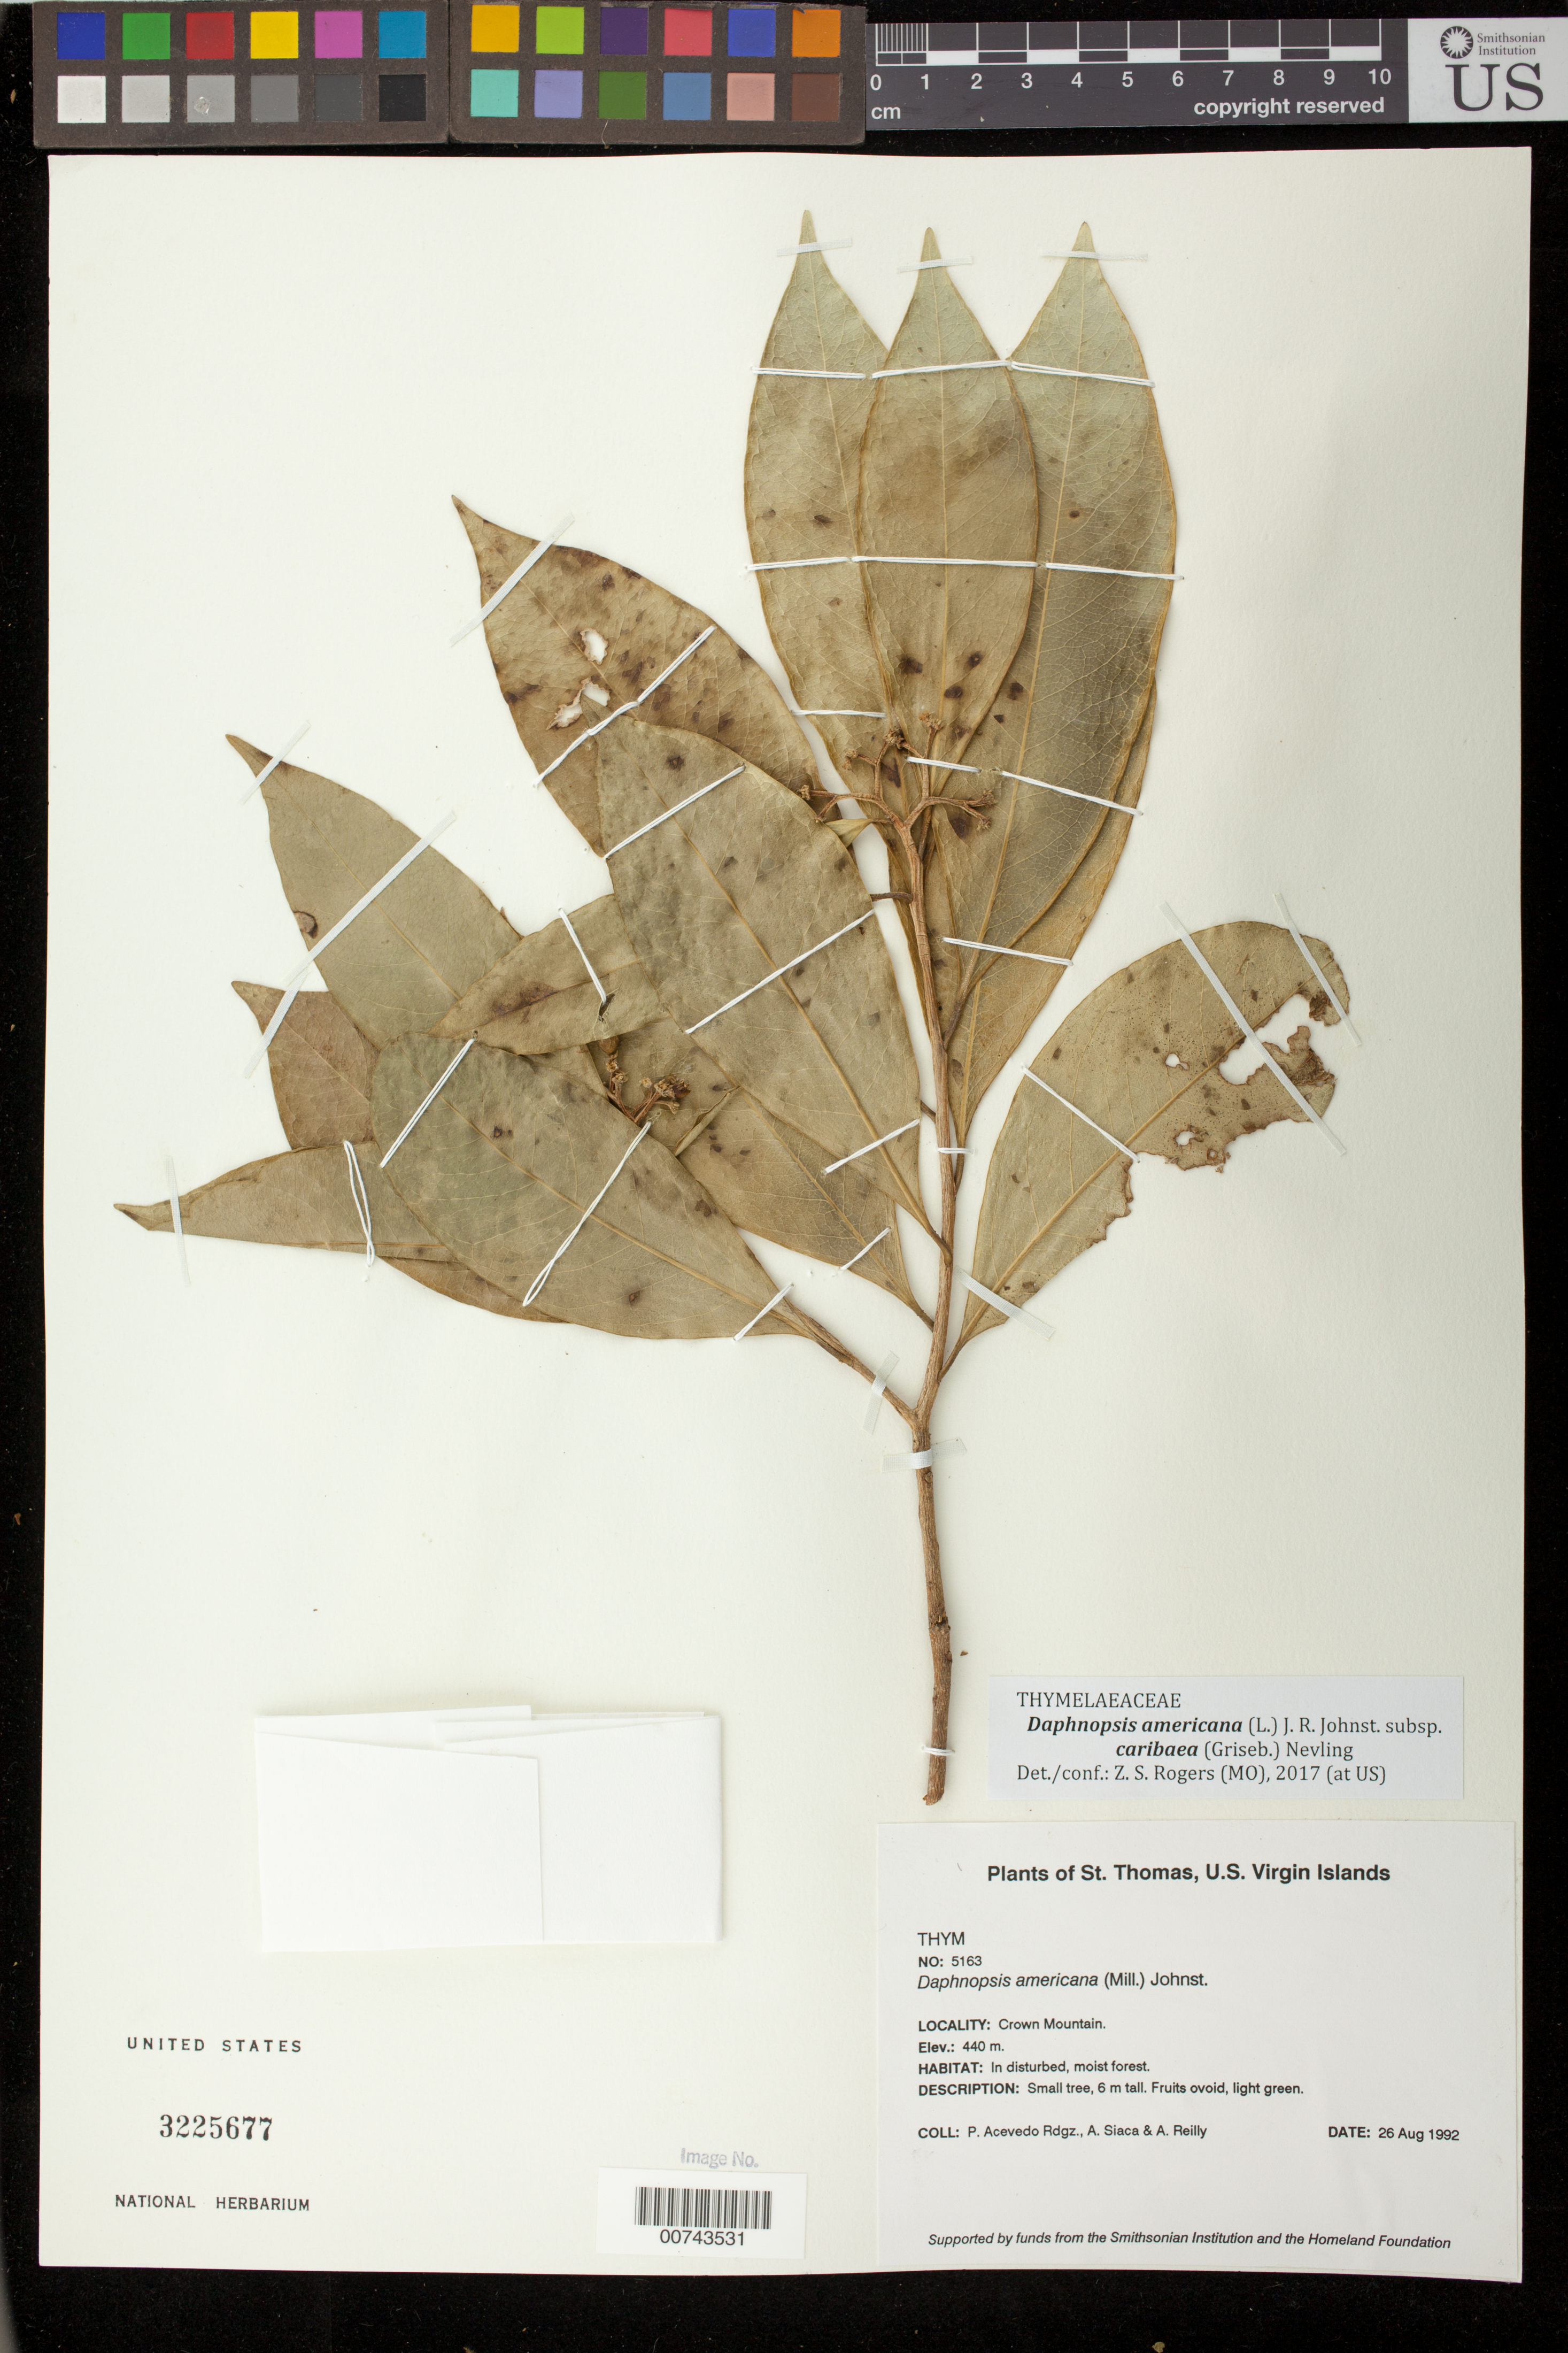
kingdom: Plantae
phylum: Tracheophyta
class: Magnoliopsida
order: Malvales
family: Thymelaeaceae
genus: Daphnopsis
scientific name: Daphnopsis americana subsp. caribaea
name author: (Griseb.) Nevling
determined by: Rogers, Z. S.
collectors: P. Acevedo-Rodr., A. Siaca & A. Reilly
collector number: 5163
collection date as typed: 26 Aug 1992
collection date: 1992-08-26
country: U.S. Virgin Islands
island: St. Thomas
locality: Crown Mountain.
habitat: In disturbed, moist forest.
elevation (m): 440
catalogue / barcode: US 3225677